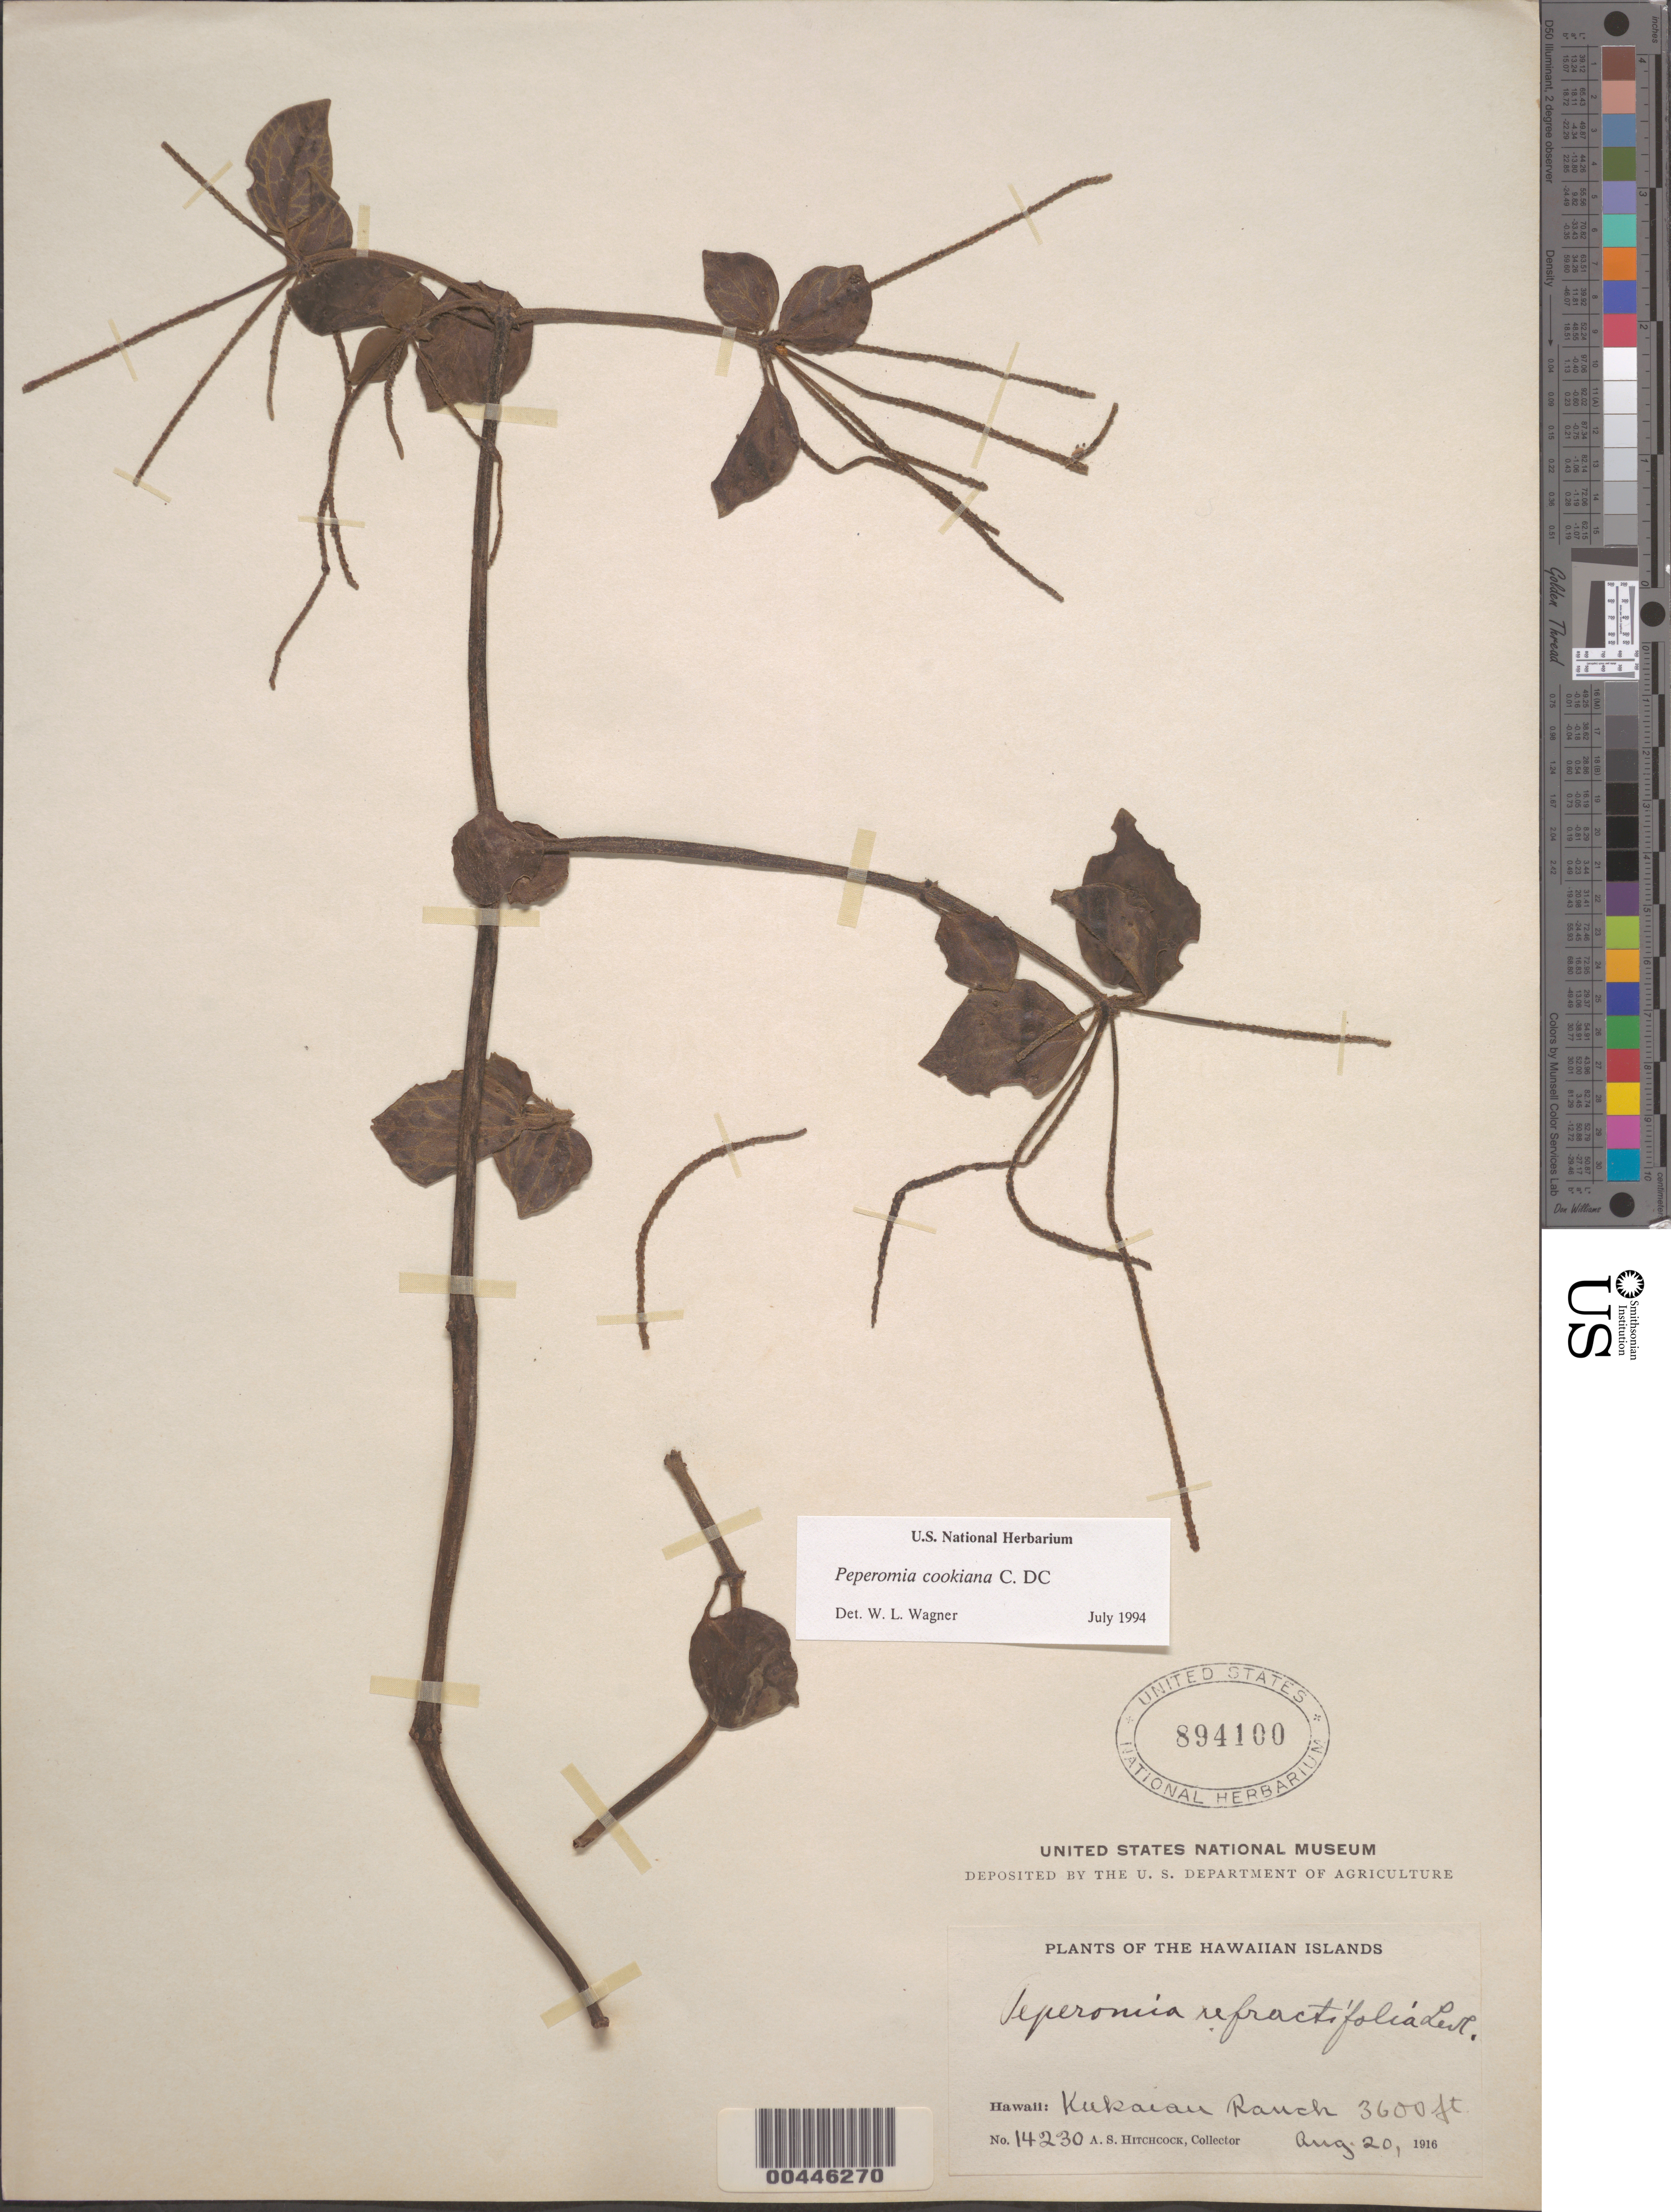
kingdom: Plantae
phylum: Tracheophyta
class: Magnoliopsida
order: Piperales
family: Piperaceae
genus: Peperomia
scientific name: Peperomia cookiana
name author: C. DC.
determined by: Wagner, W. L., (BOT), Smithsonian Institution - National Museum of Natural History (UNITED STATES)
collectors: A. S. Hitchcock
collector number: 14230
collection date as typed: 20 Aug 1916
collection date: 1916-08-20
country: United States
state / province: Hawaii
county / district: Hawaii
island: Hawaii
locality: Kukaiau Ranch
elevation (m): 1097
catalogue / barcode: US 894100